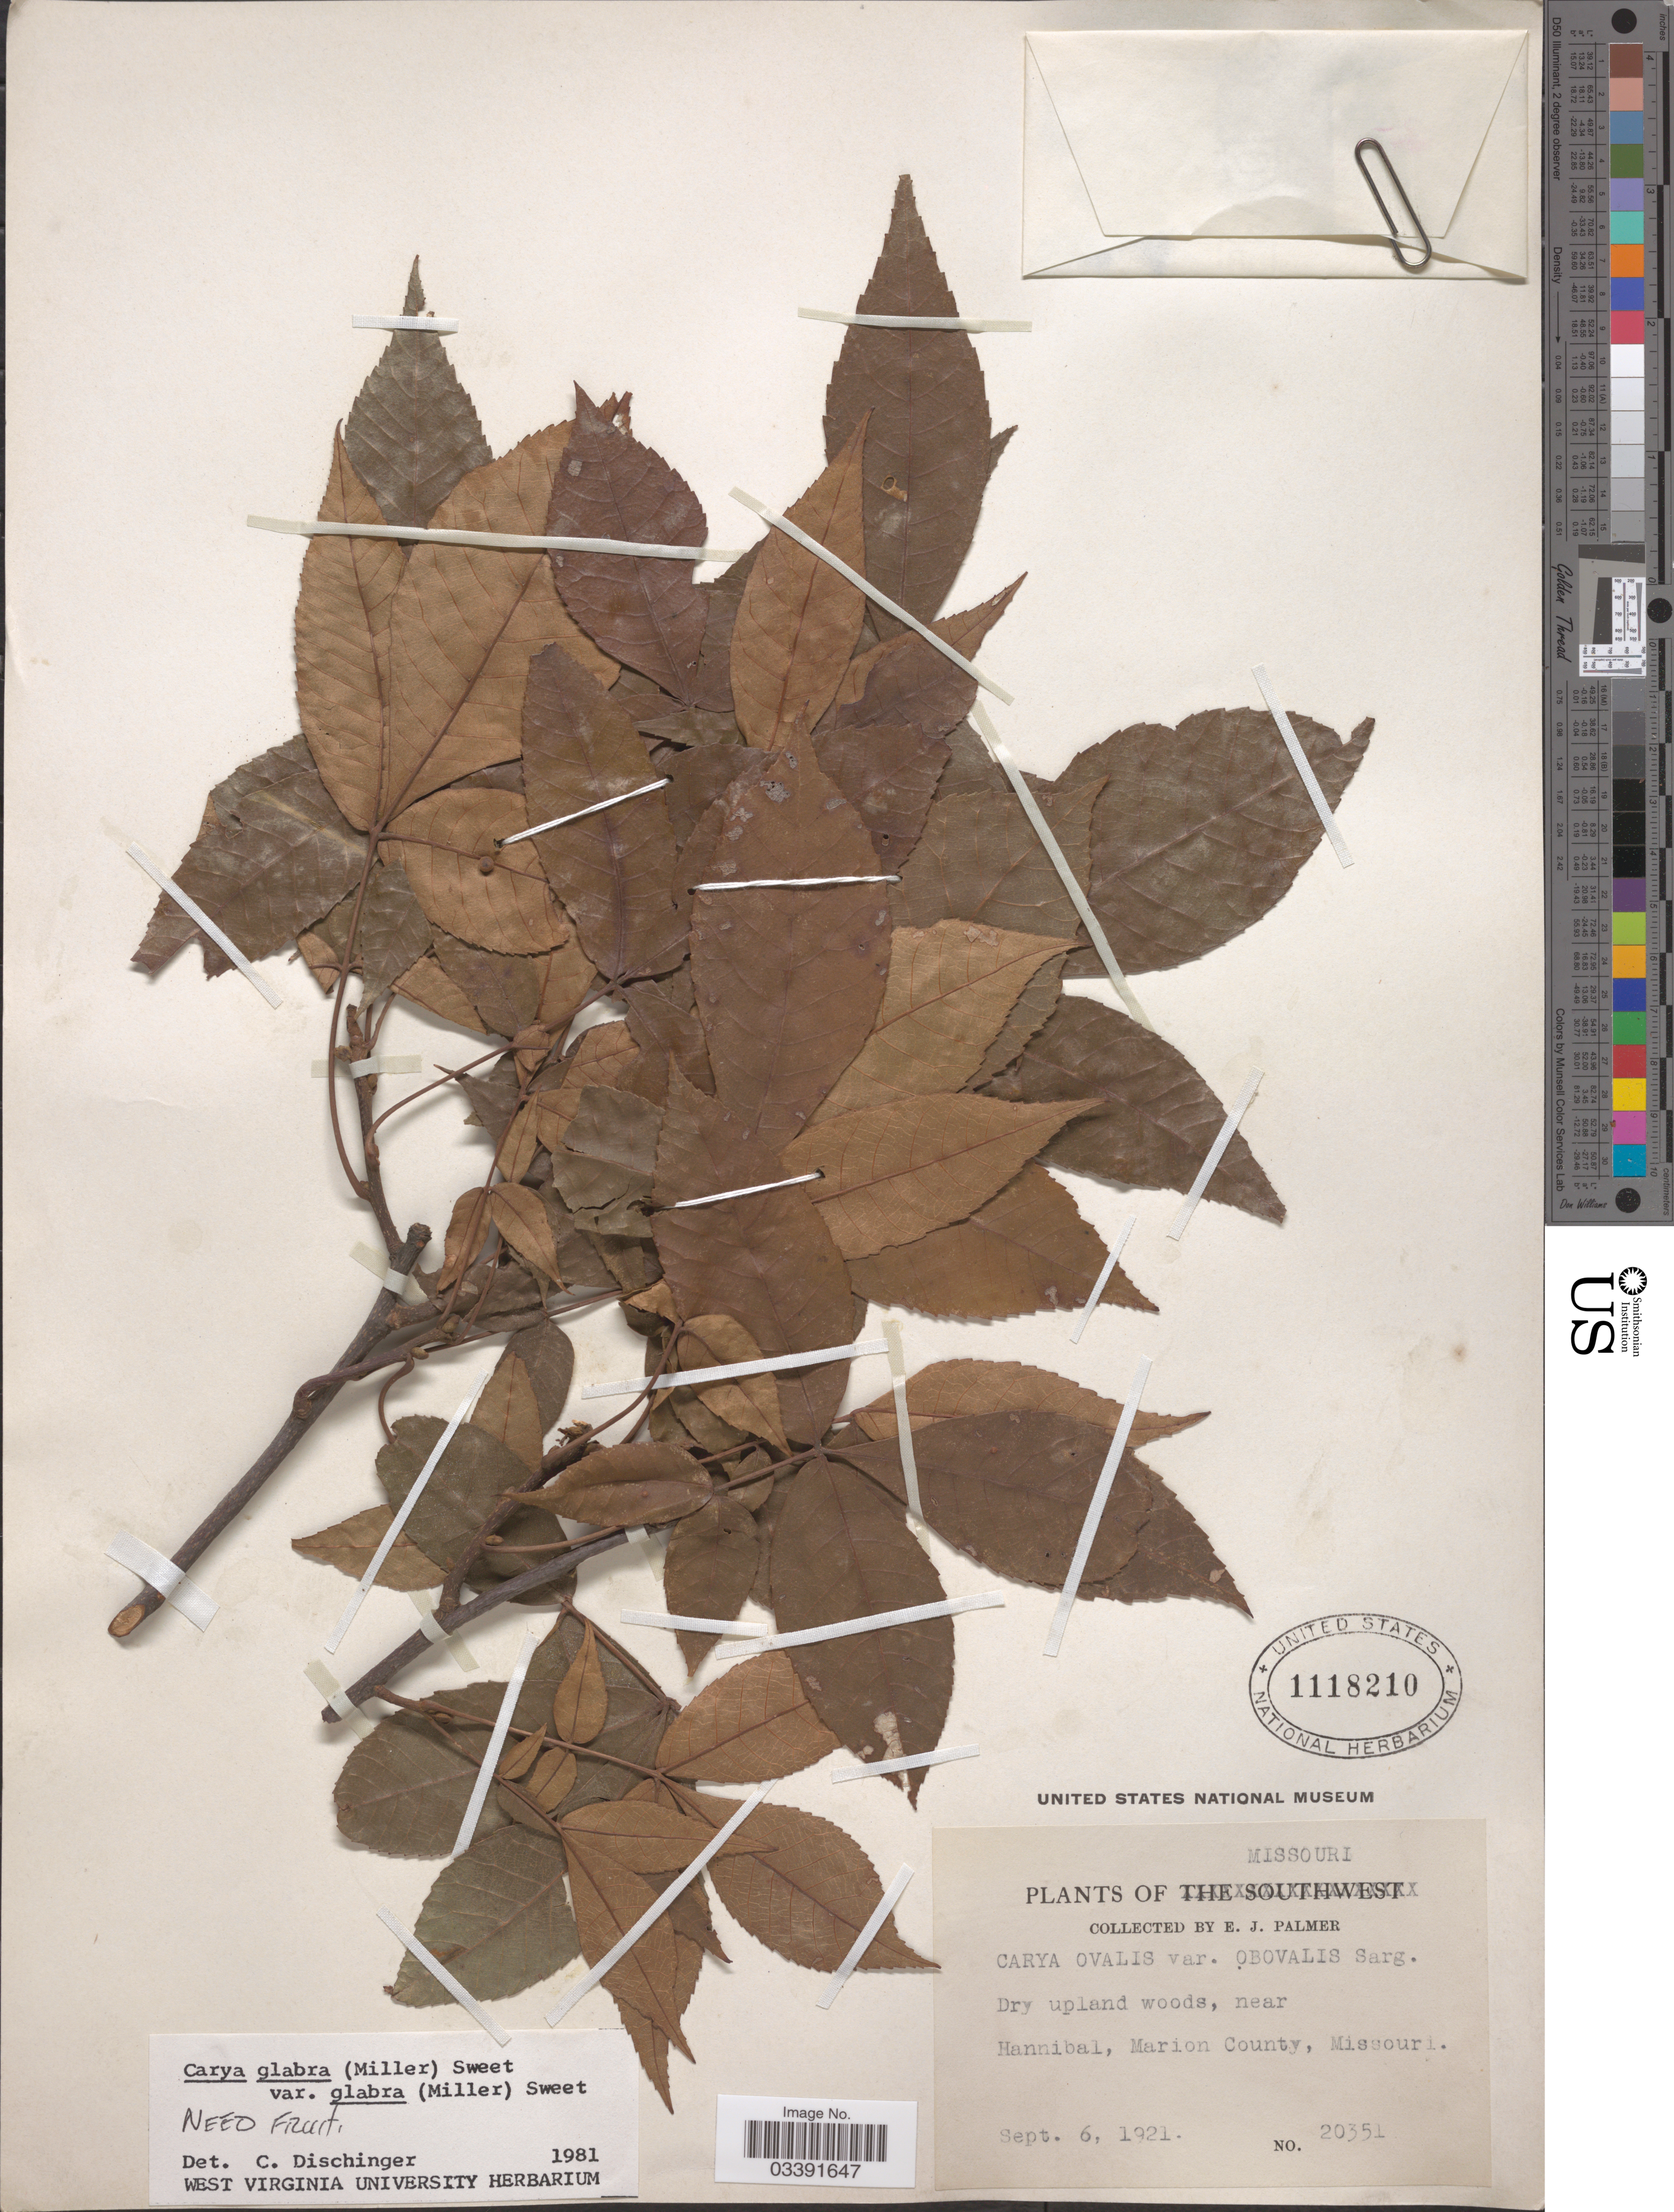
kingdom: Plantae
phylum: Tracheophyta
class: Magnoliopsida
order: Fagales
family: Juglandaceae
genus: Carya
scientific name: Carya glabra var. glabra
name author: (Mill.) Sweet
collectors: E. J. Palmer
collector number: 20351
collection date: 1921-09-06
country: United States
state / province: Missouri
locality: Near Hannibal, Marion County.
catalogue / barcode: US 1118210